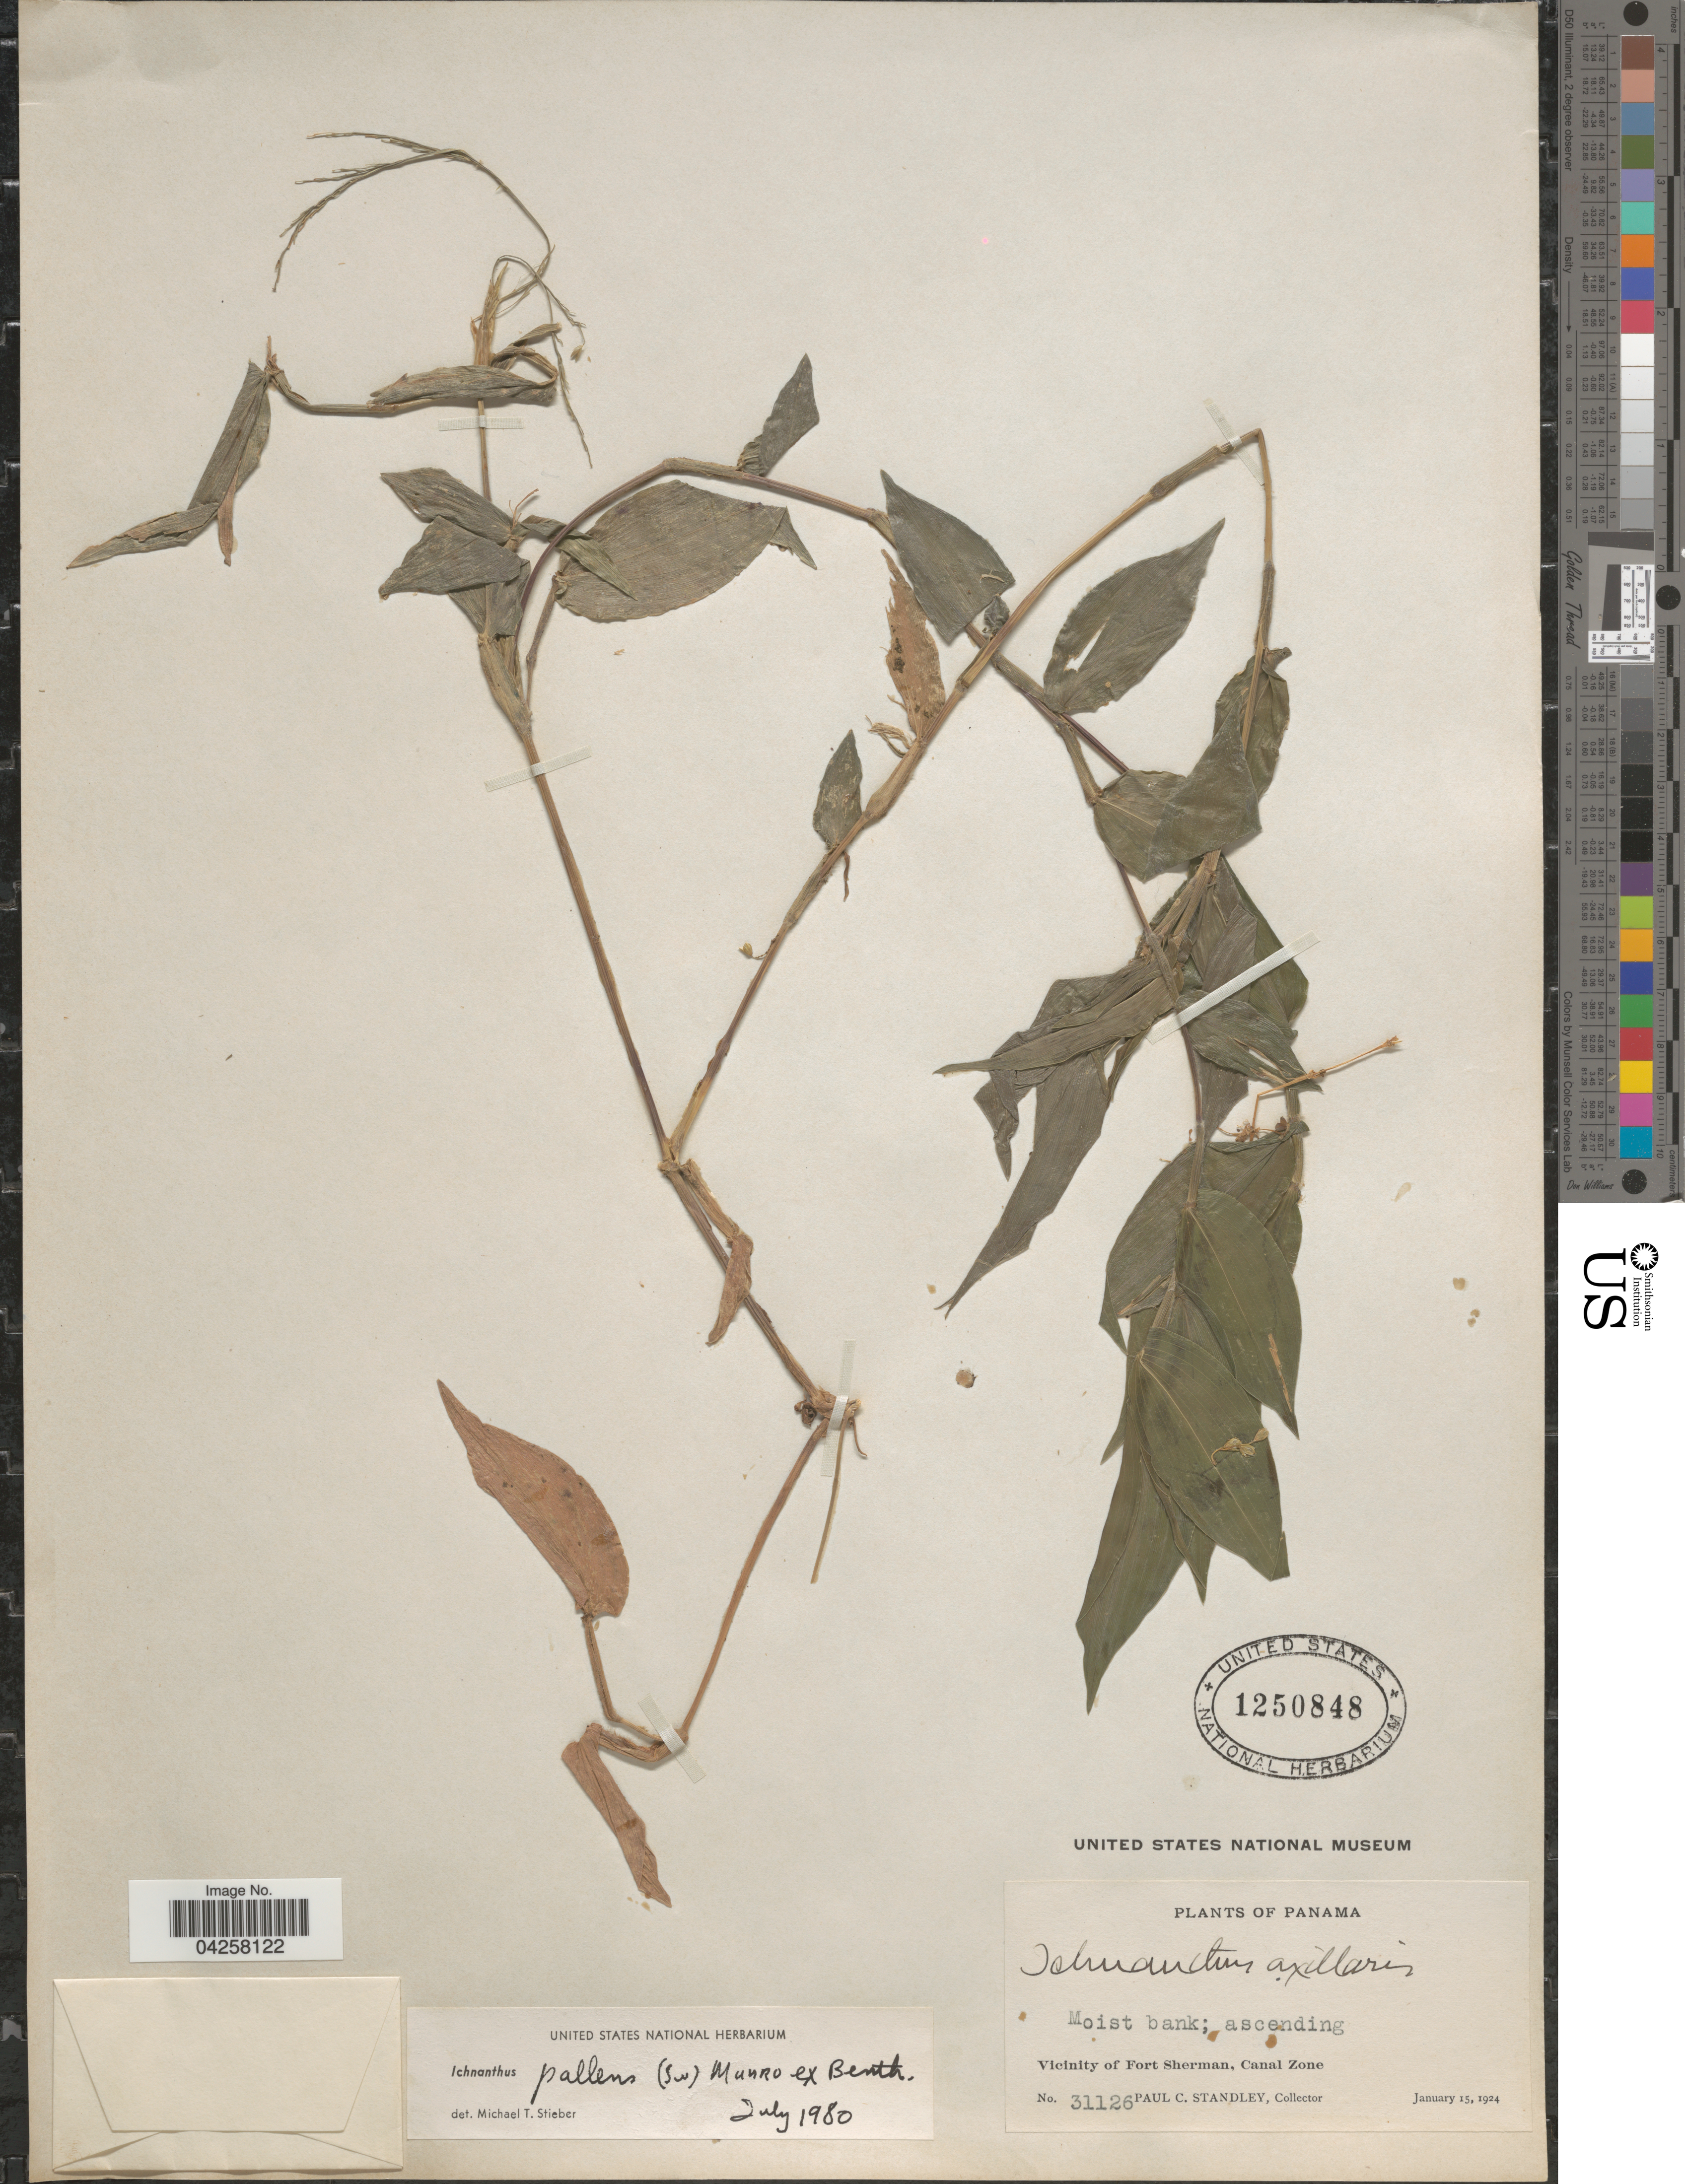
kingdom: Plantae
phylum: Tracheophyta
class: Liliopsida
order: Poales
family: Poaceae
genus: Ichnanthus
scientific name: Ichnanthus pallens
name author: (Sw.) Munro ex Benth.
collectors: P. C. Standley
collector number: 31126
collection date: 1924-01-15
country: Panama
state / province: Colón / Panamá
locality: Vicinity of Fort Sherman, Canal Zone.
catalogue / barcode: US 1250848